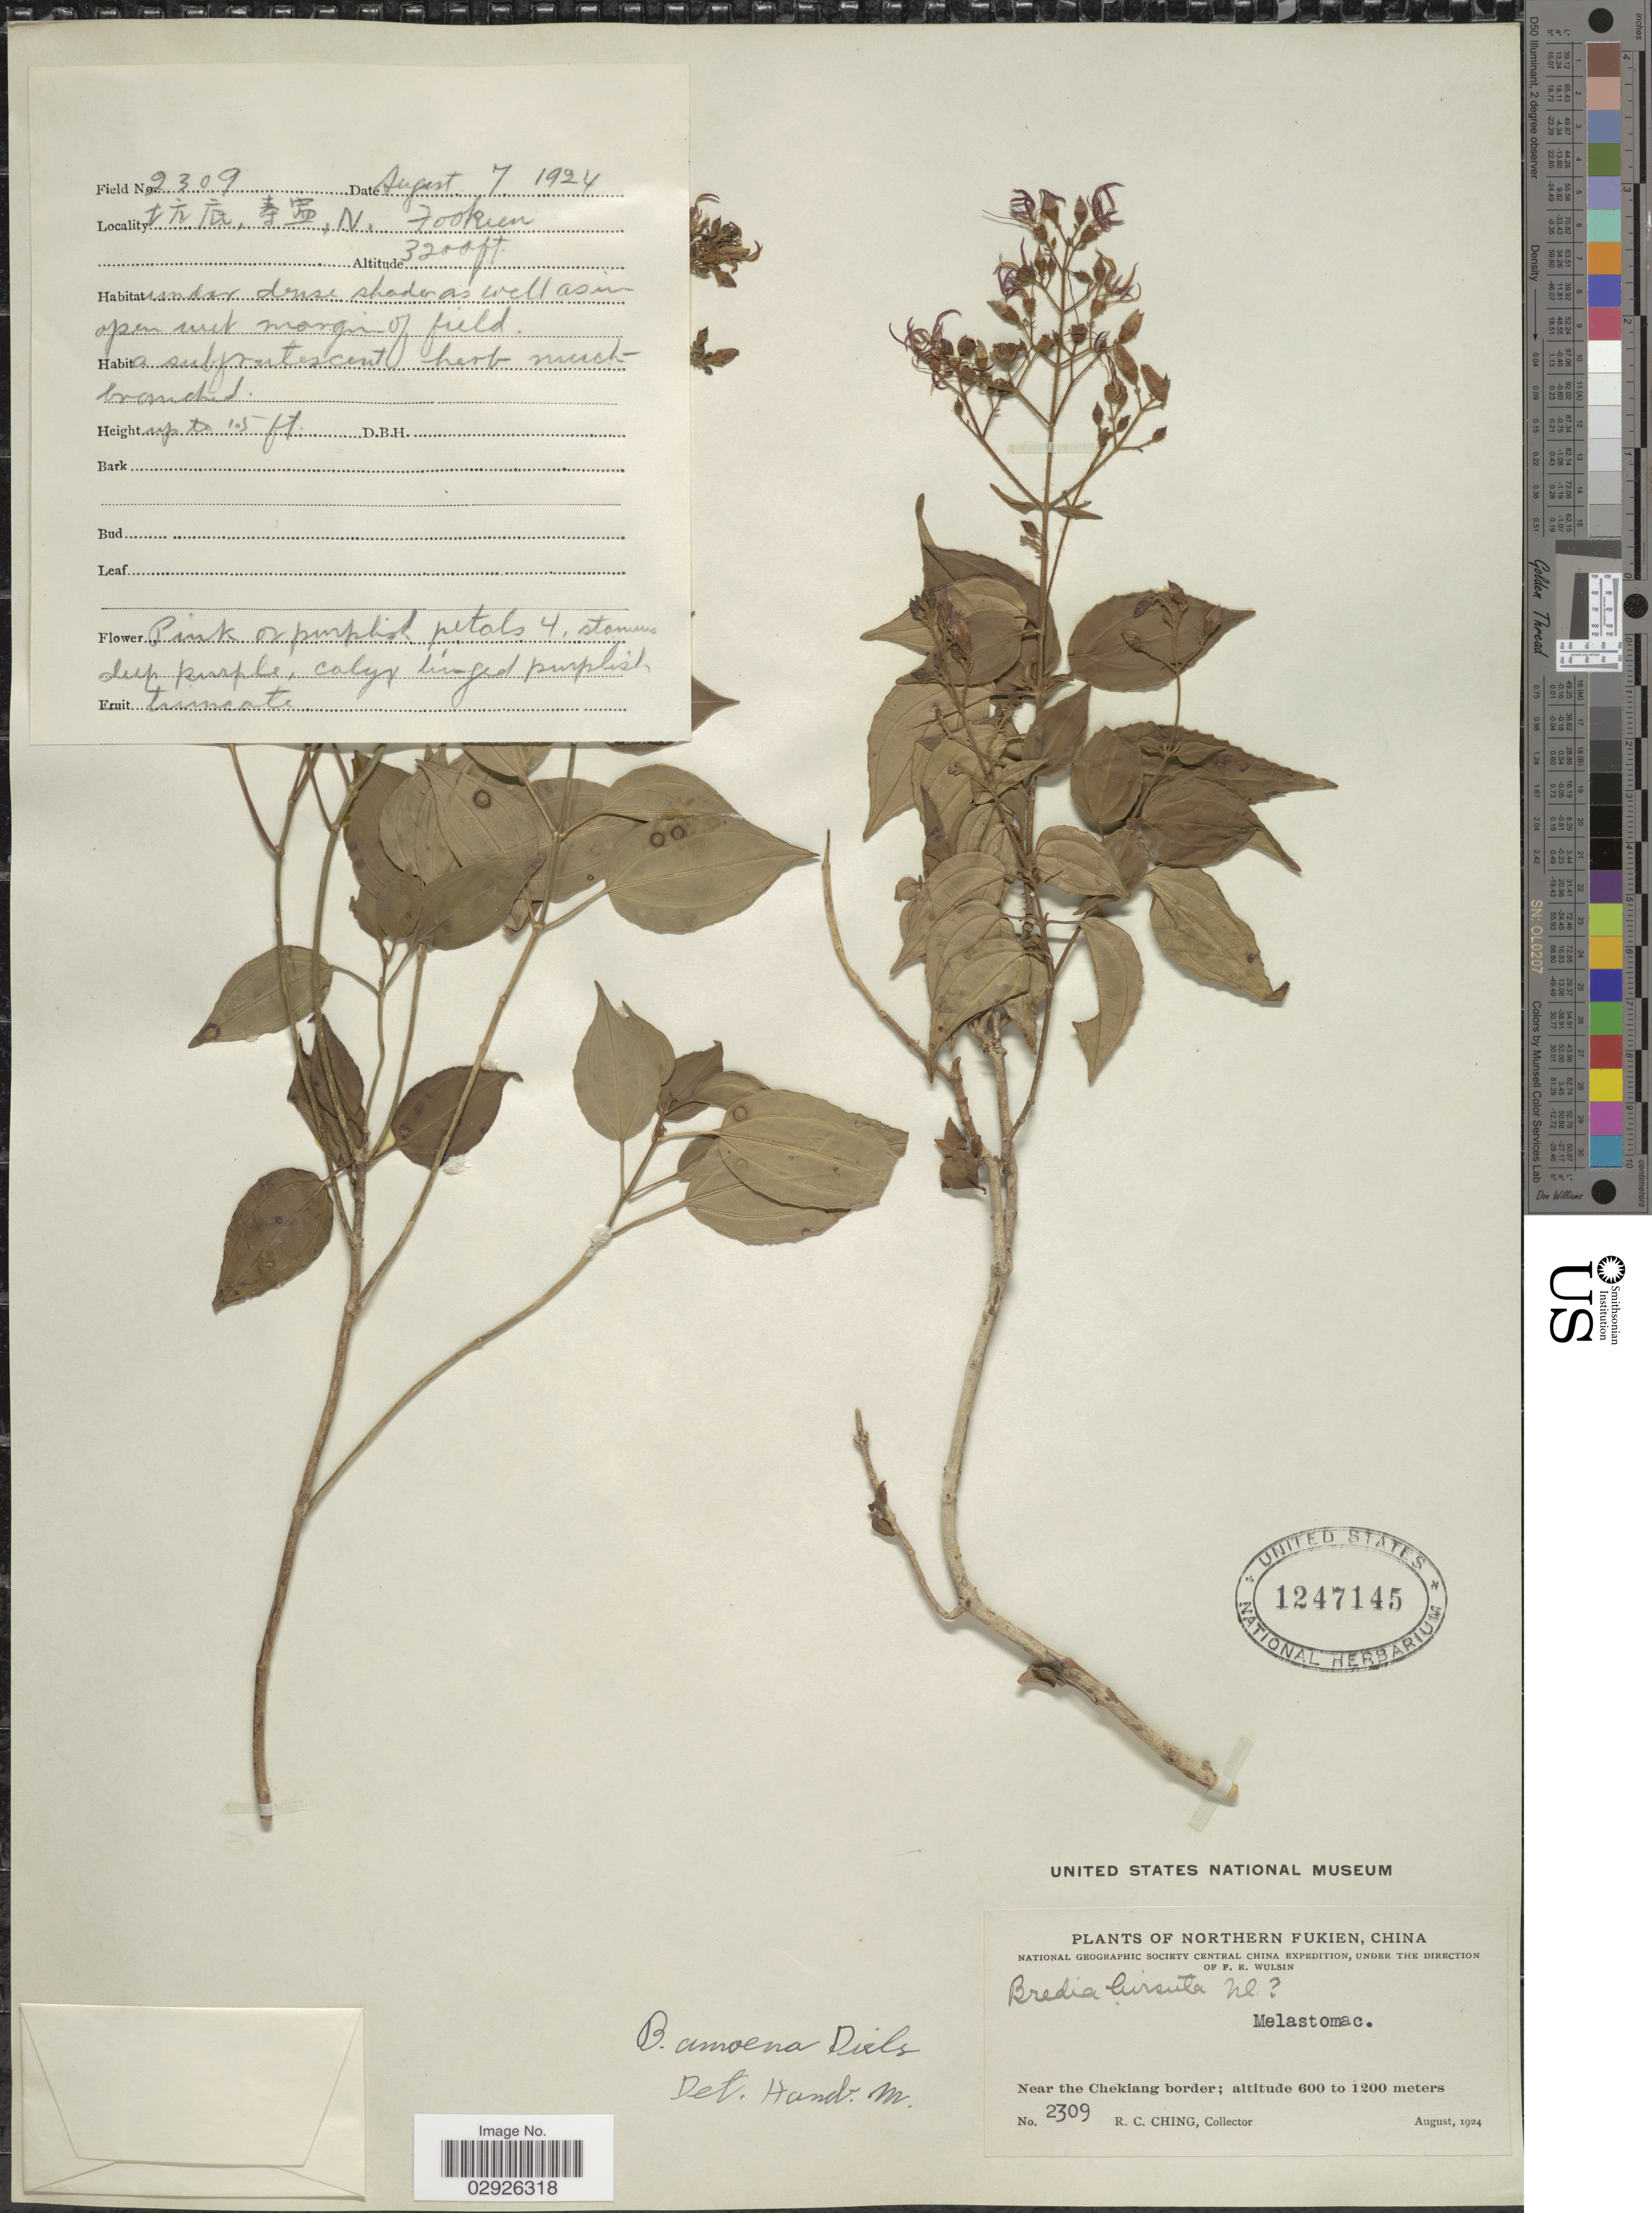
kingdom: Plantae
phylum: Tracheophyta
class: Magnoliopsida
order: Myrtales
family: Melastomataceae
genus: Tashiroea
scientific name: Tashiroea amoena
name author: (Diels) R.C. Zhou & Ying Liu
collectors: R. C. Ching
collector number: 2309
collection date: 1924-08-07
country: China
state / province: Fujian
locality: Northern Fukien, Near the Chekiang border, N. Fookien.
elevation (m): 975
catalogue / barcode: US 1247145